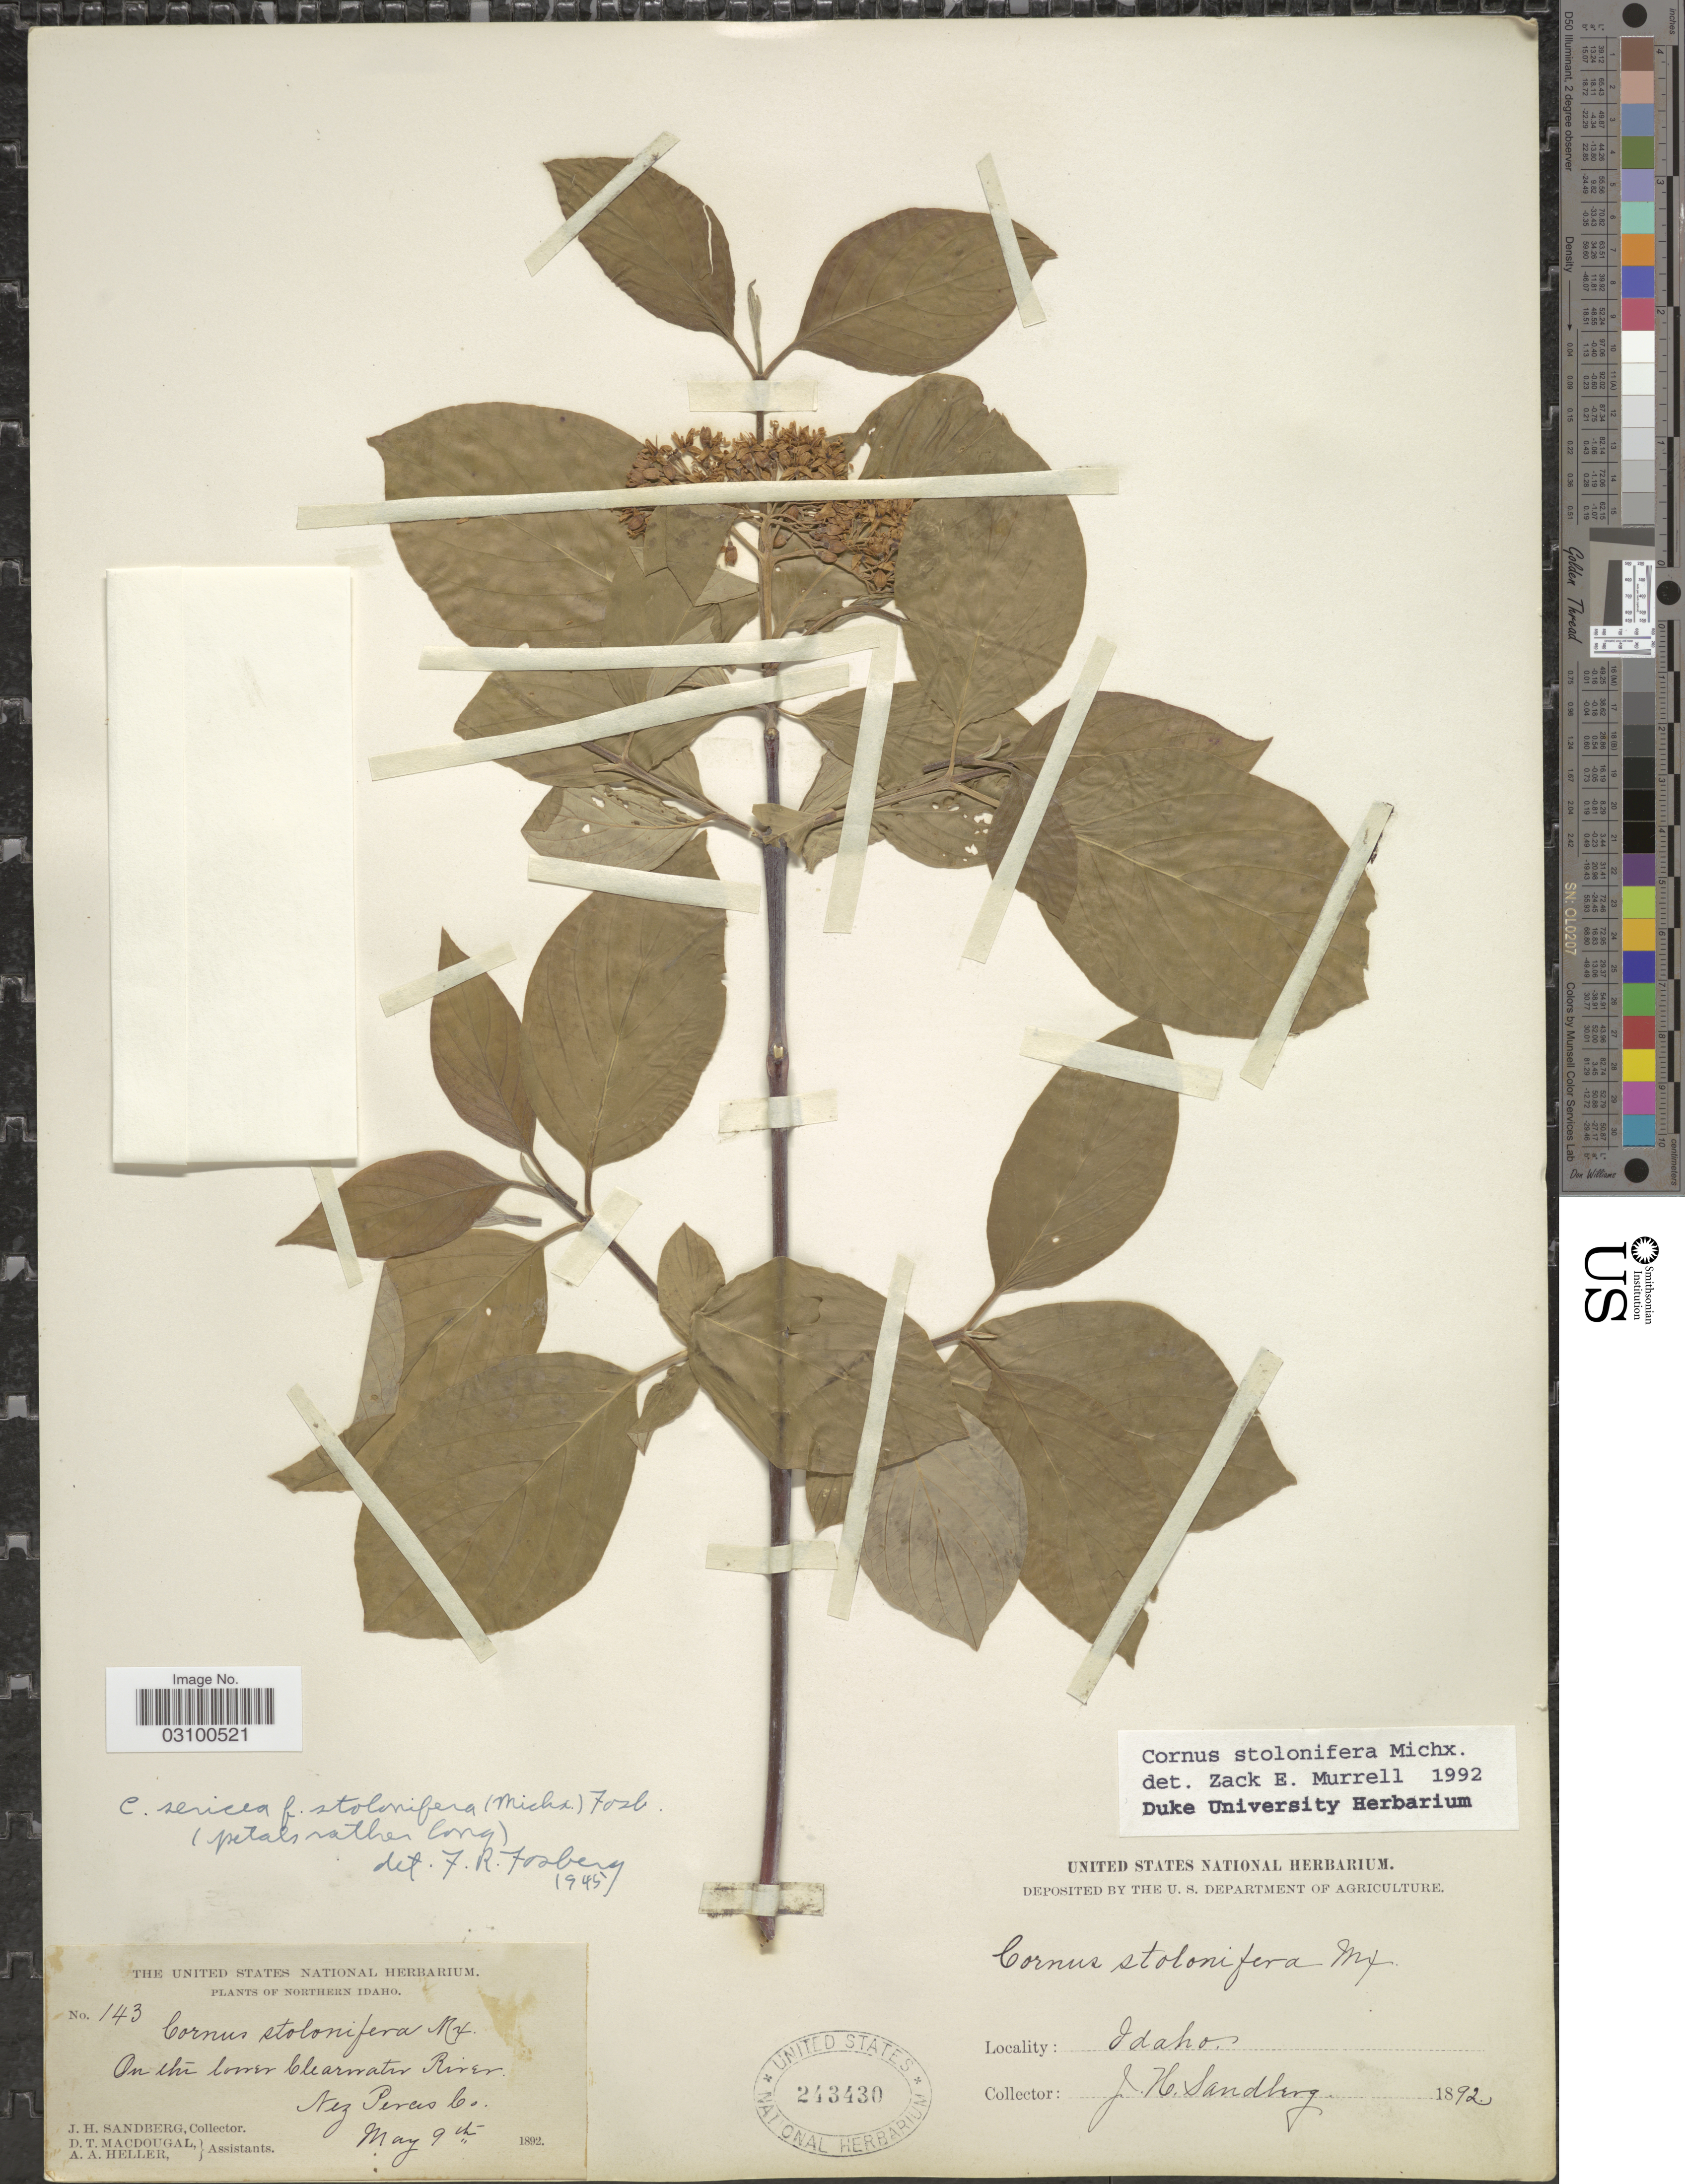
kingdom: Plantae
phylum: Tracheophyta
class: Magnoliopsida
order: Cornales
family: Cornaceae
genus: Cornus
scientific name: Cornus sericea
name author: L.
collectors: J. H. Sandberg, D. T. MacDougal & A. A. Heller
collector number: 143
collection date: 1892-05-09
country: United States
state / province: Idaho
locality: Northern Idaho. On the lower Clearwater River. Nez Perces Co.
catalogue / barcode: US 243430